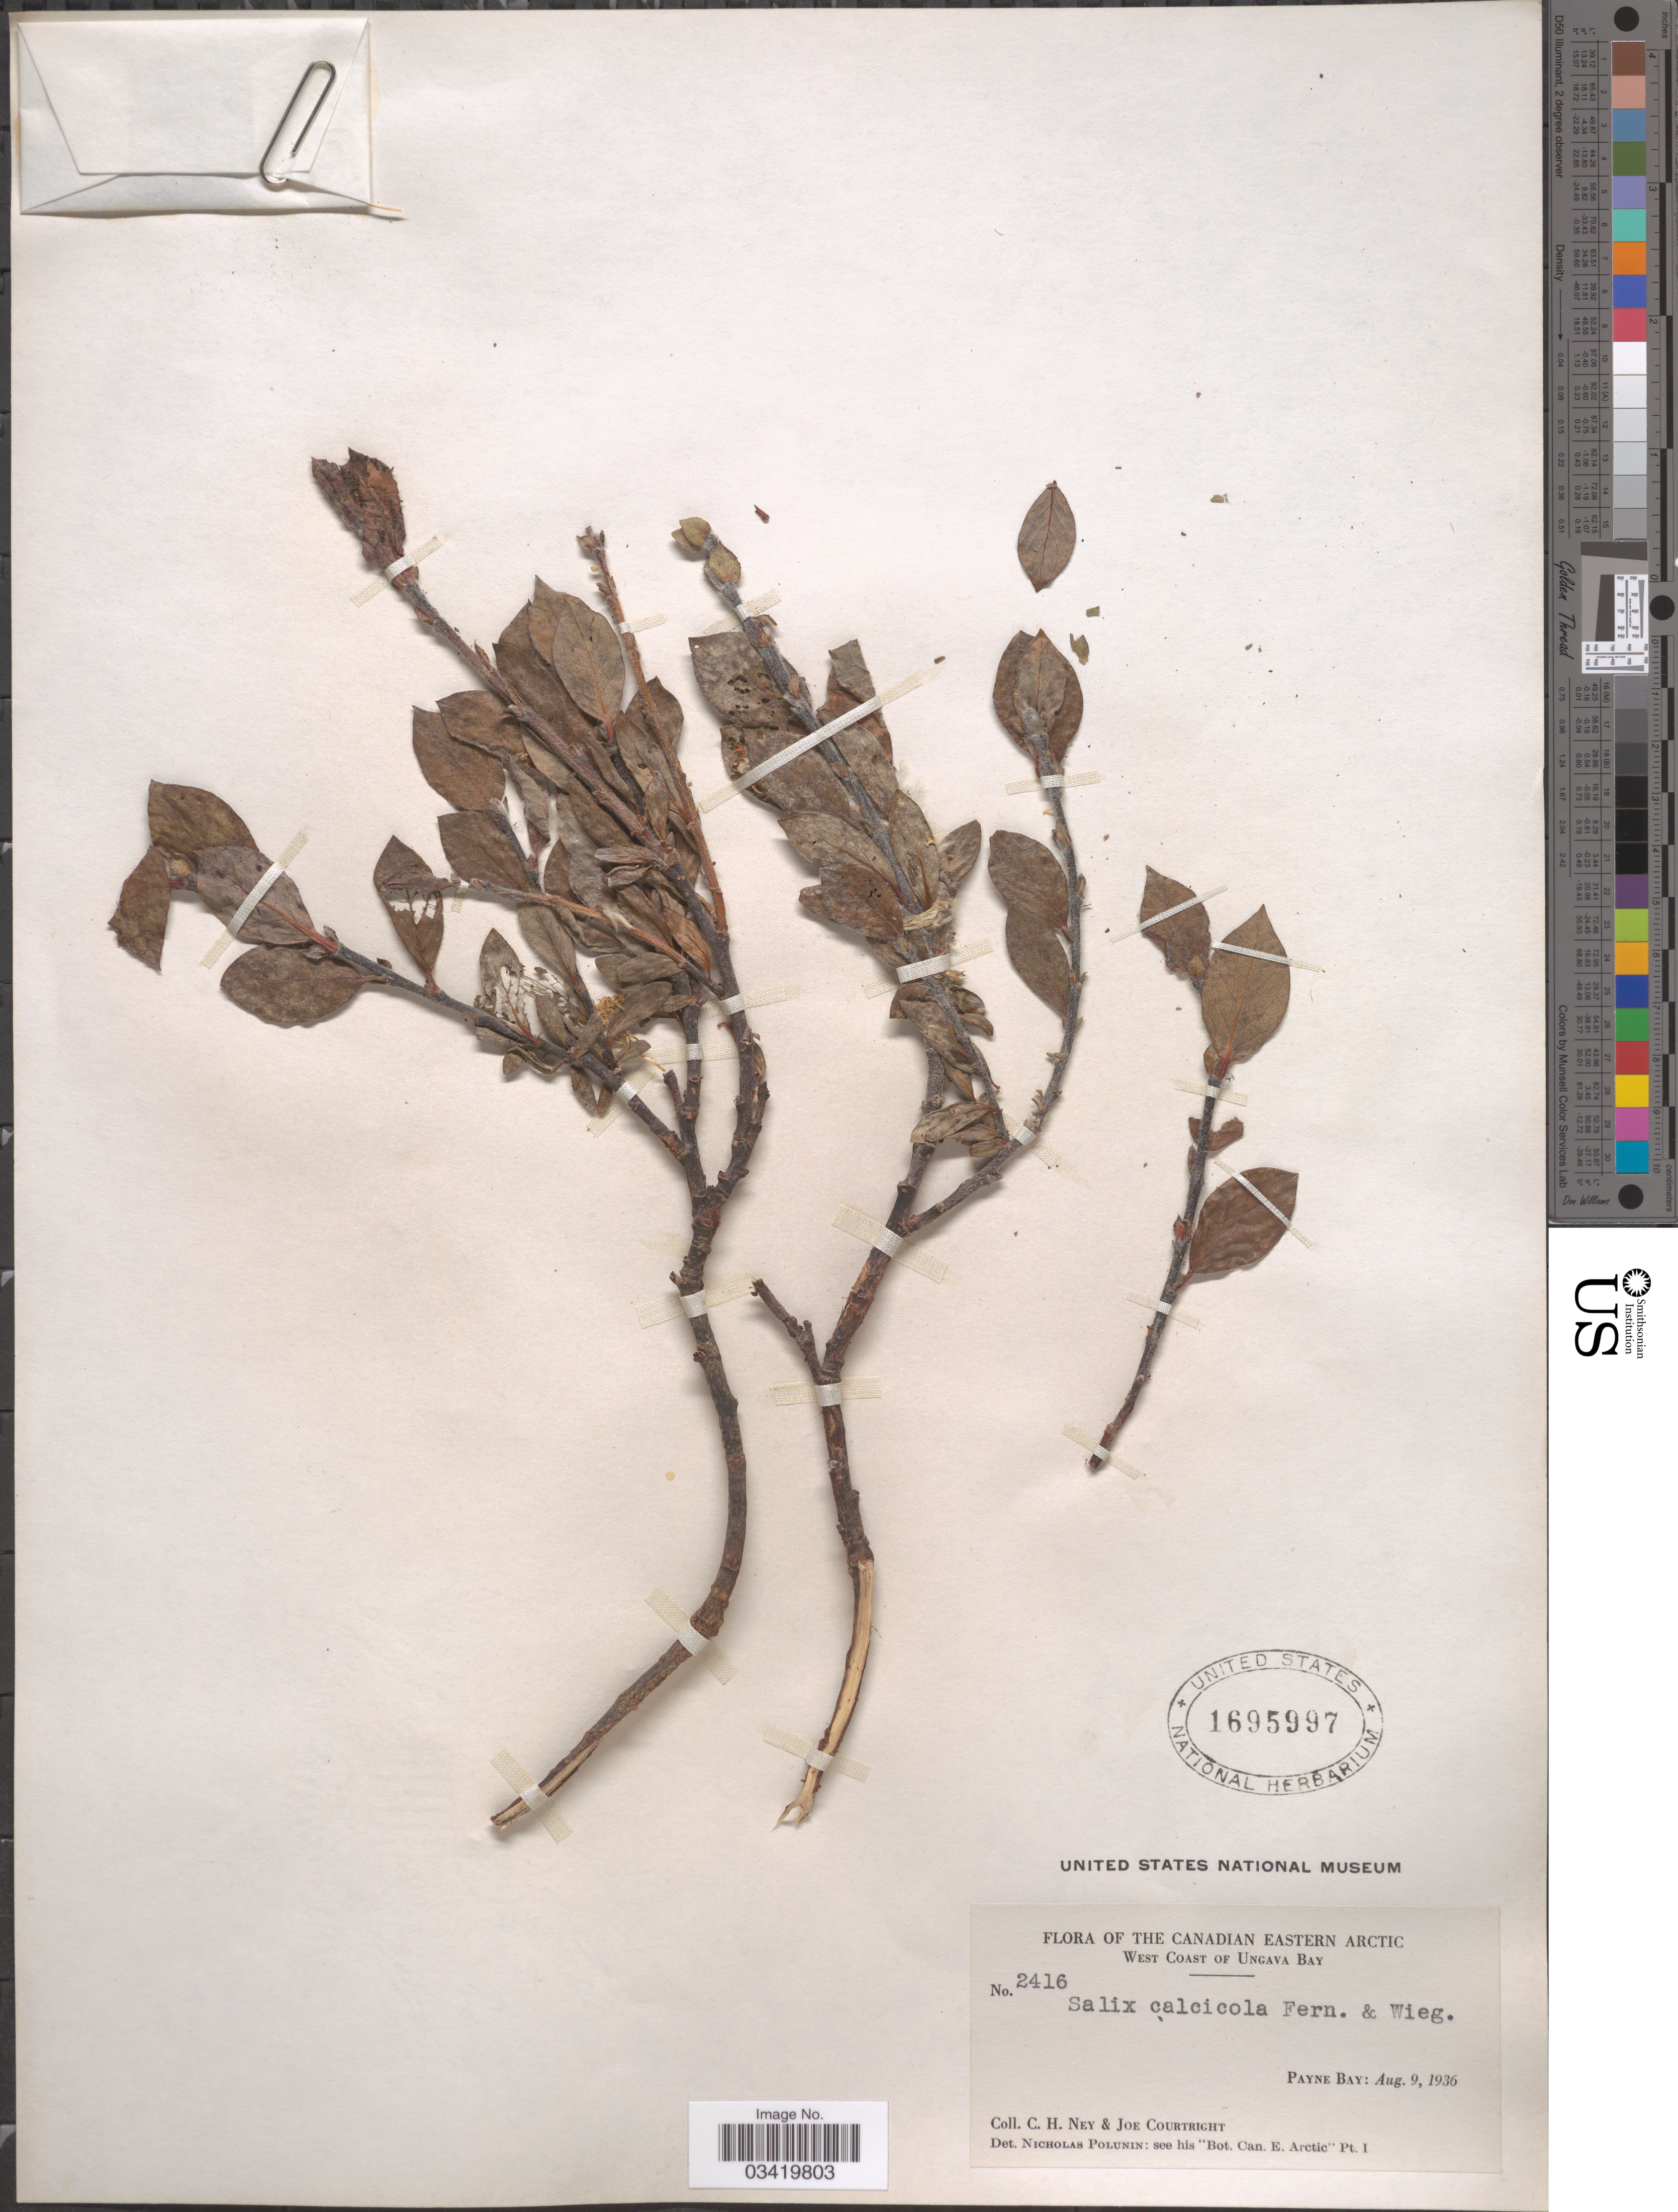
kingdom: Plantae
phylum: Tracheophyta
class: Magnoliopsida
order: Malpighiales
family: Salicaceae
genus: Salix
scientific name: Salix calcicola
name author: Fernald & Wiegand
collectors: C. Ney & J. Courtright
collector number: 2416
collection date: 1936-08-09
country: Canada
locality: The Canadian Eastern in Arctic. West Coast of Ungava Bay. Payne Bay.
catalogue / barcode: US 1695997